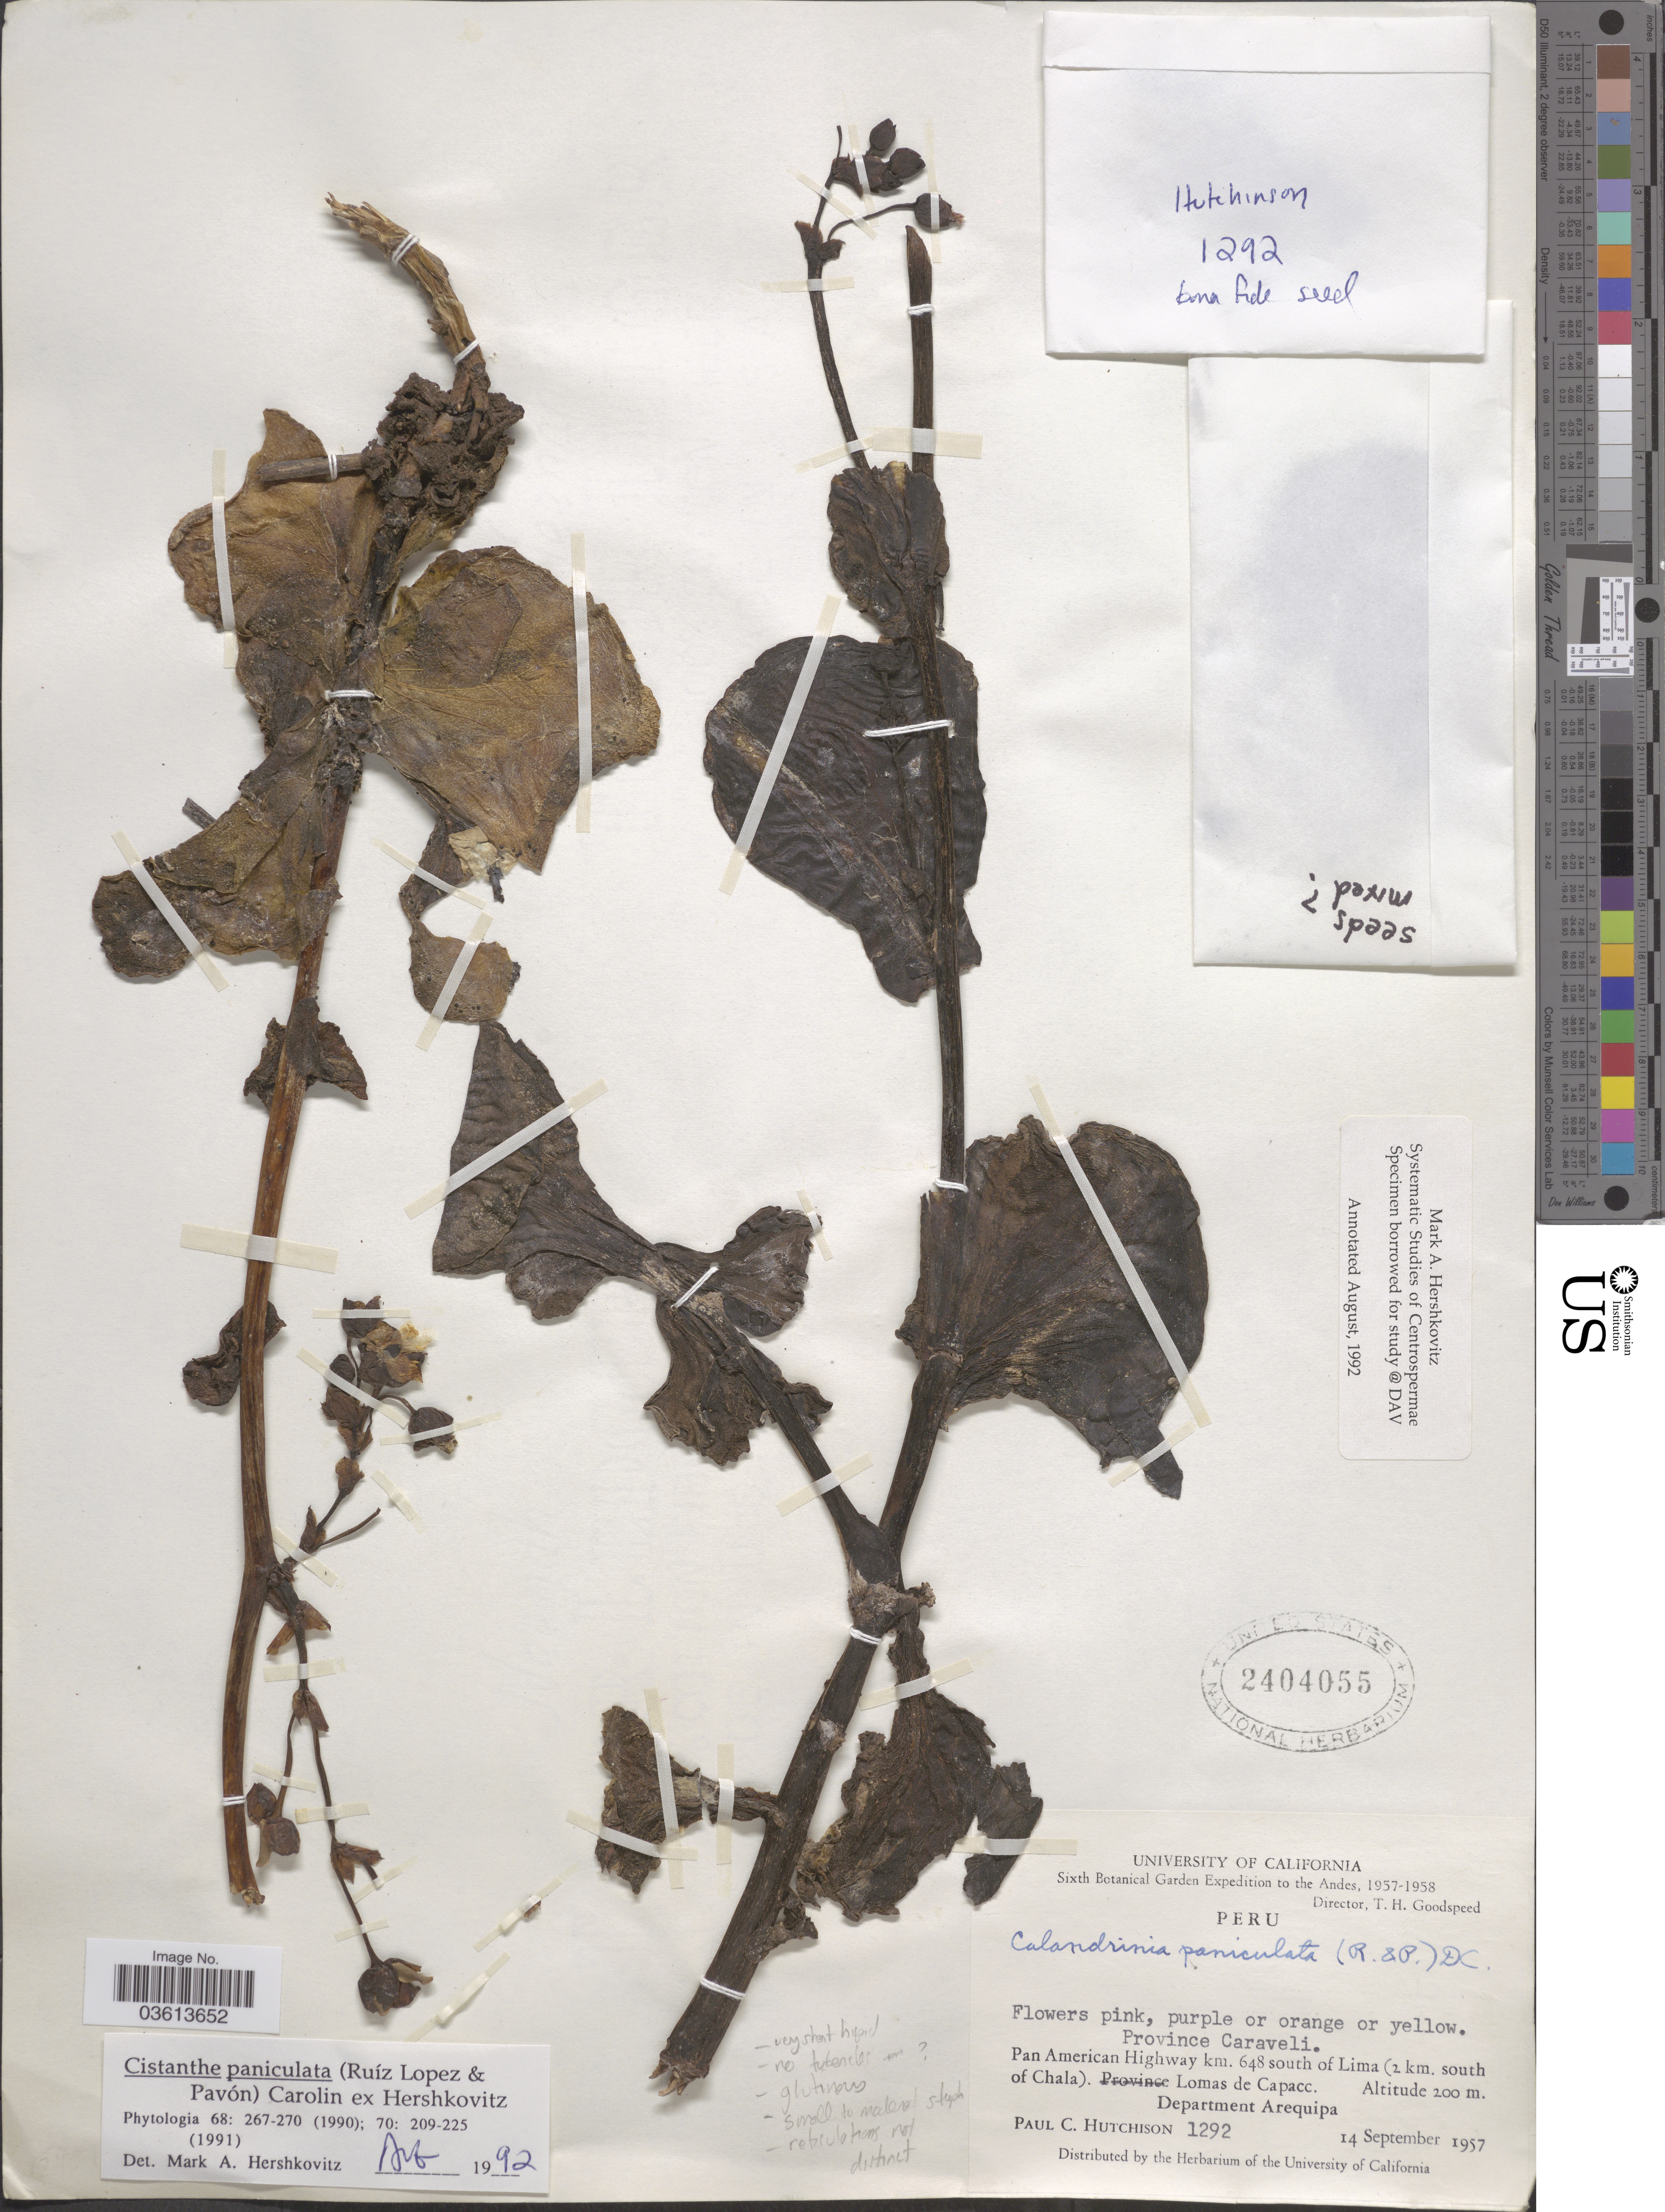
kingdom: Plantae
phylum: Tracheophyta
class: Magnoliopsida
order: Caryophyllales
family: Montiaceae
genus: Cistanthe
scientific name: Cistanthe paniculata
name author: (DC.) Carolin ex Hershk.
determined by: Hershkovitz, M. A.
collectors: P. C. Hutchison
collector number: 1292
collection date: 1957-09-14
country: Peru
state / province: Arequipa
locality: The Andes. Province Caraveli. Pan American Highway km. 648 south of Lima (2 km. south of Chala). Lomas de Capacc. Department Arequipa.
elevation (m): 200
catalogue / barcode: US 2404055